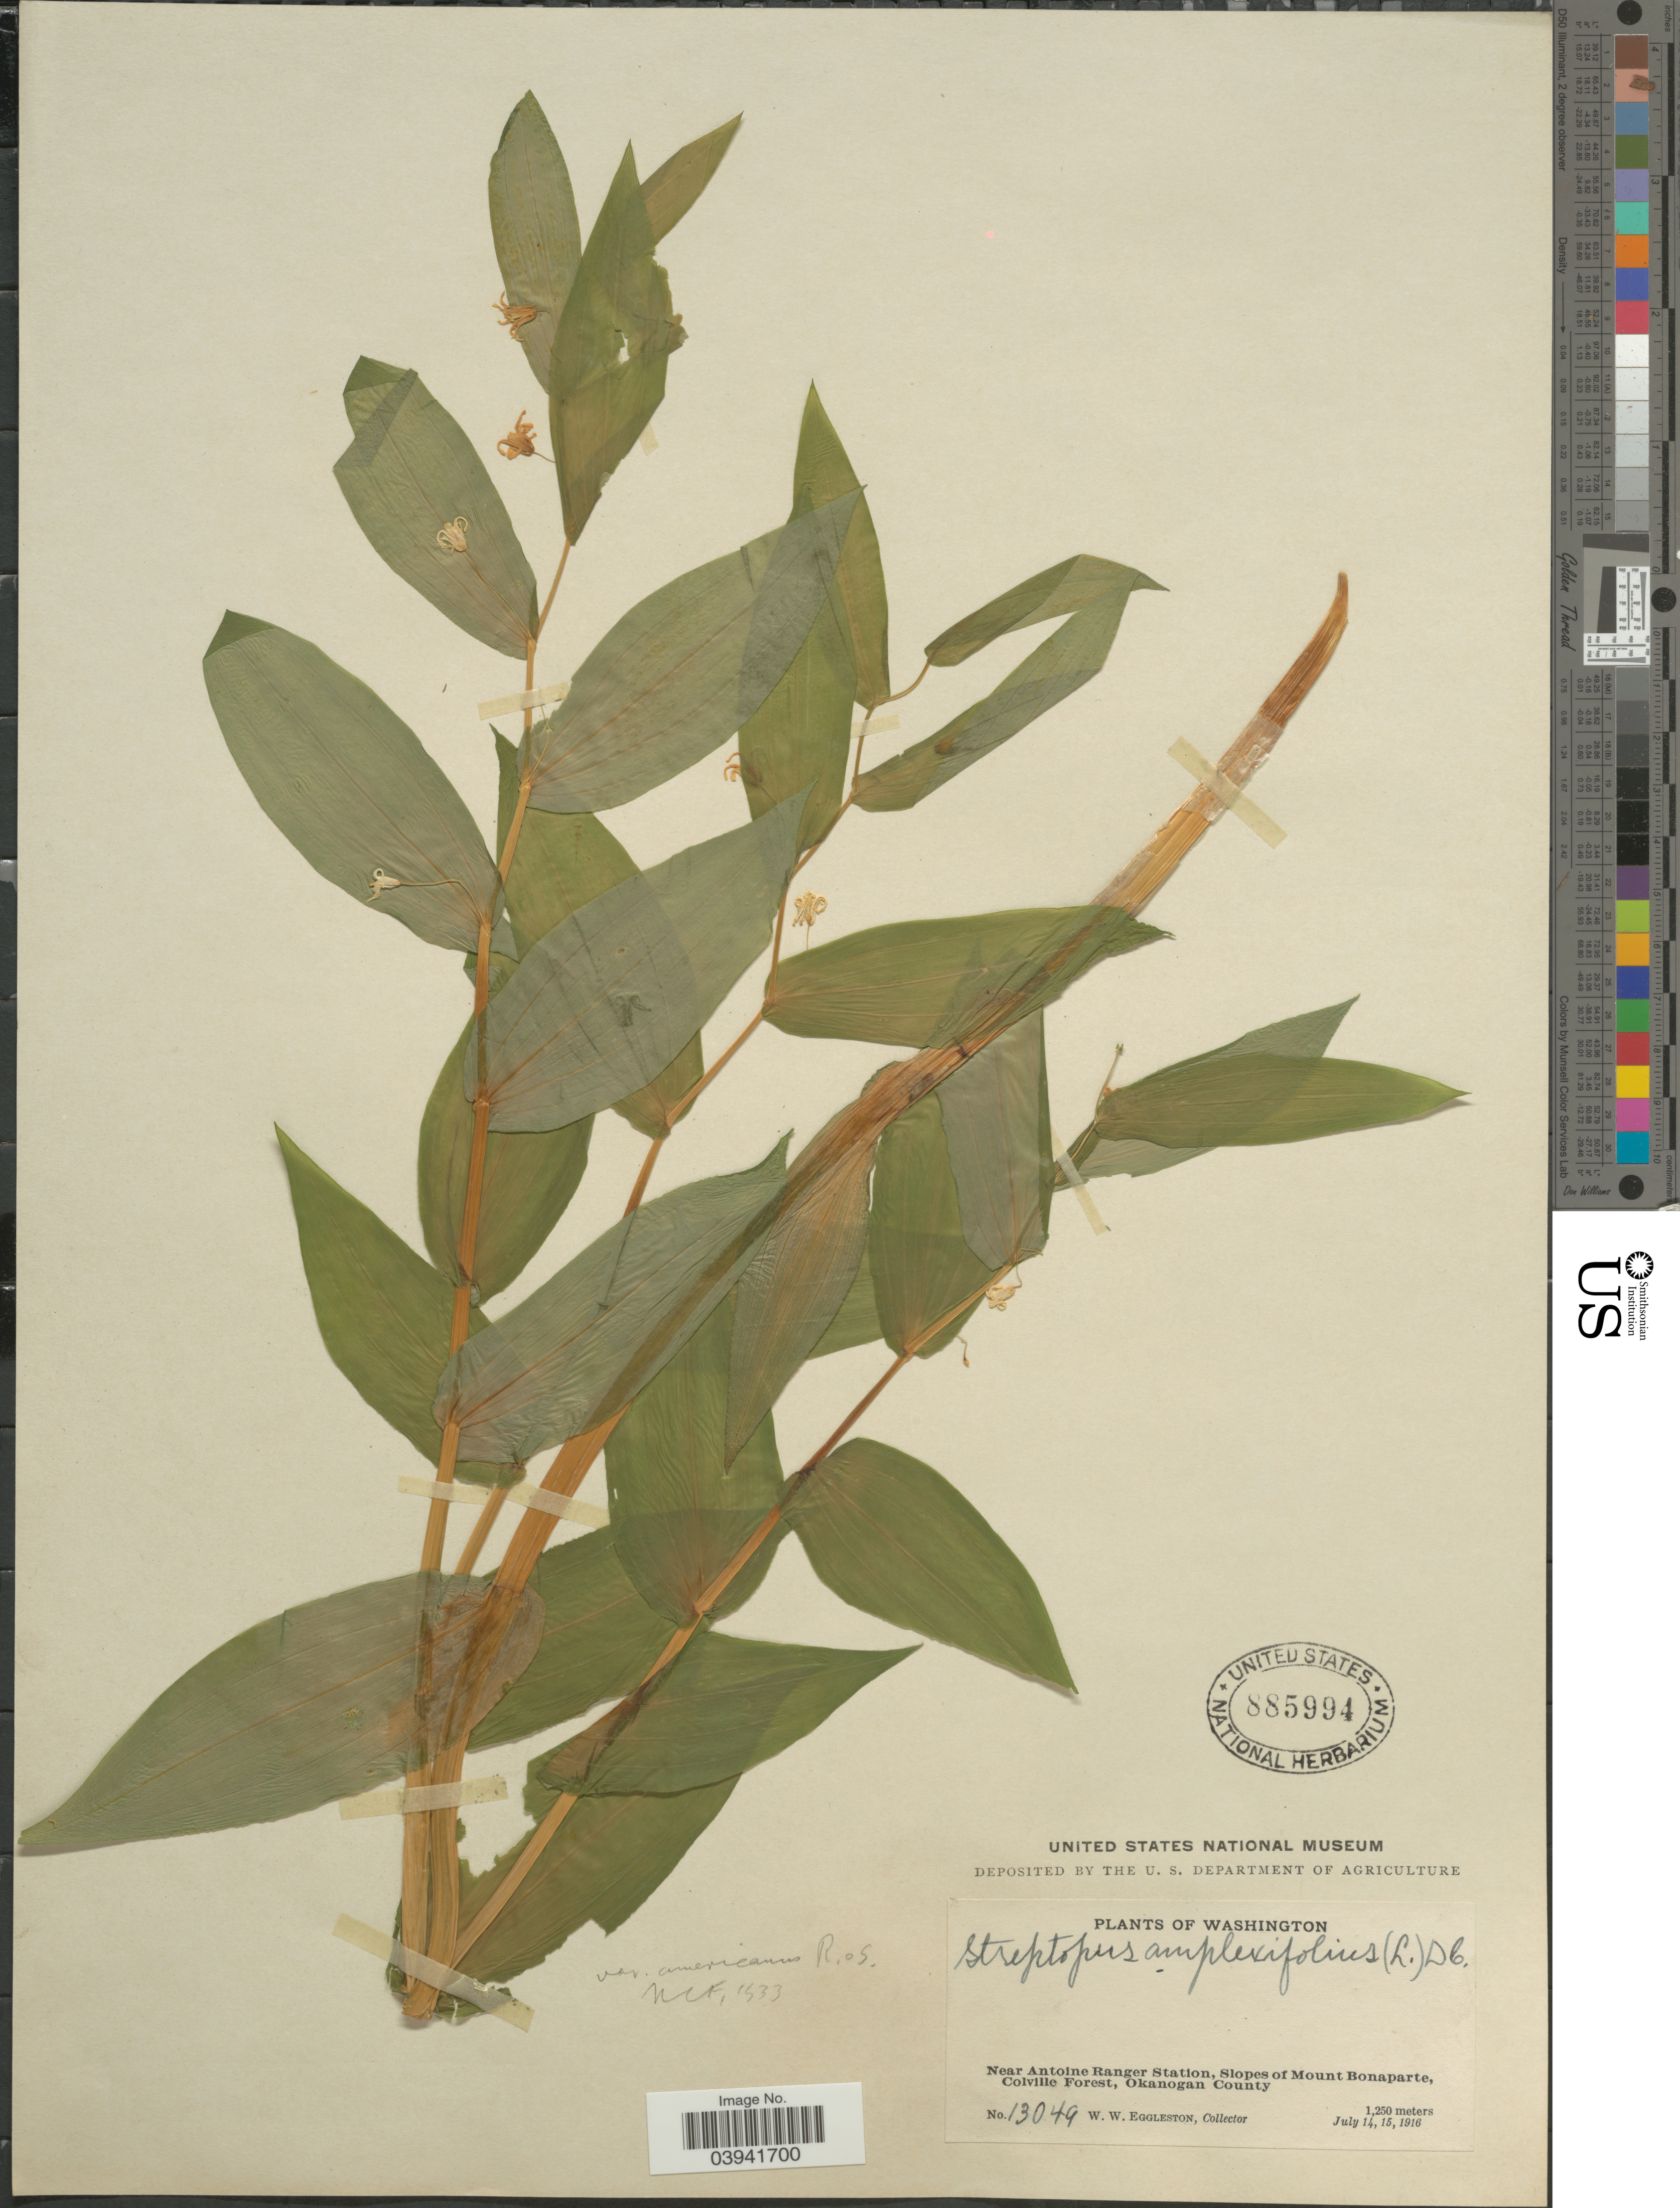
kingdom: Plantae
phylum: Tracheophyta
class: Liliopsida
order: Liliales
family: Liliaceae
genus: Streptopus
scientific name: Streptopus amplexifolius var. americanus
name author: Schult. & Schult. f.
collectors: W. W. Eggleston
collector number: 13049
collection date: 1916-07-14/1916-07-15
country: United States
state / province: Washington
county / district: Okanogan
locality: Near Antoine Ranger Station, Slopes of Mount Bonaparte, Colville Forest, Okanogan County.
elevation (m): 1250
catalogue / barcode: US 885994